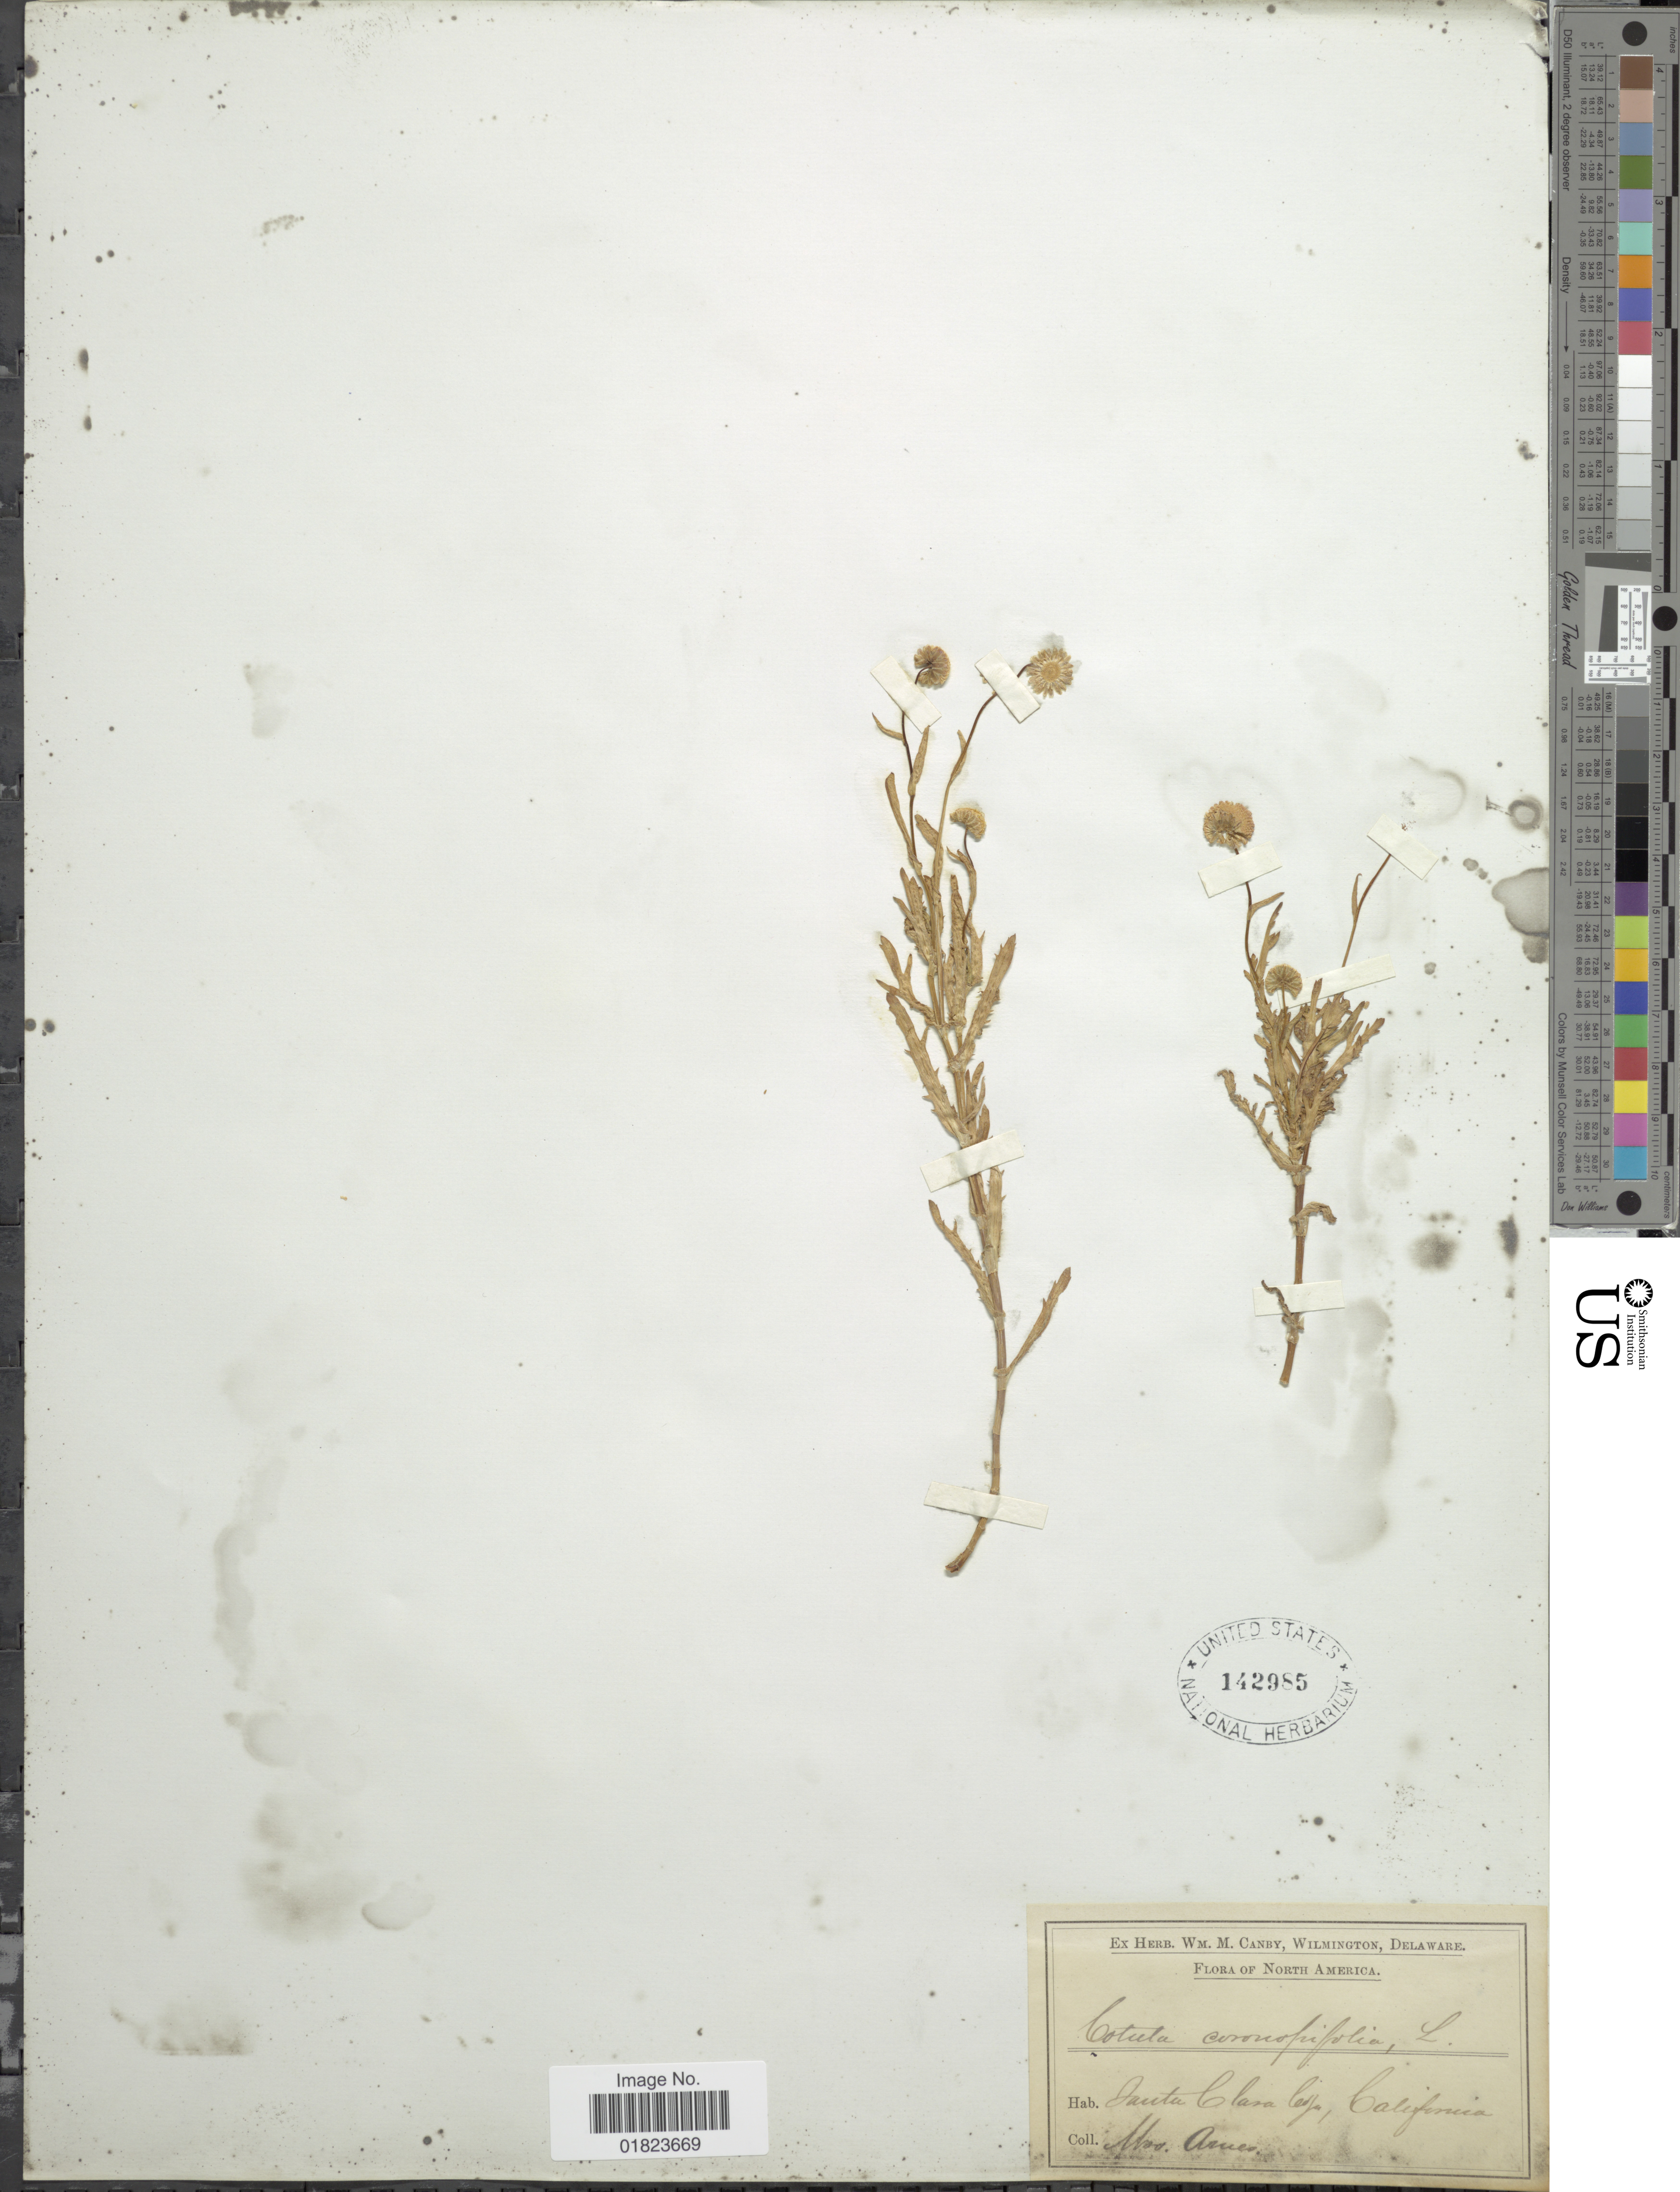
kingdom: Plantae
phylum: Tracheophyta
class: Magnoliopsida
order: Asterales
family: Asteraceae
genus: Cotula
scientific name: Cotula coronopifolia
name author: L.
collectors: -- Ames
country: United States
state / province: California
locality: Santa Clara Cja. California.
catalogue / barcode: US 142985